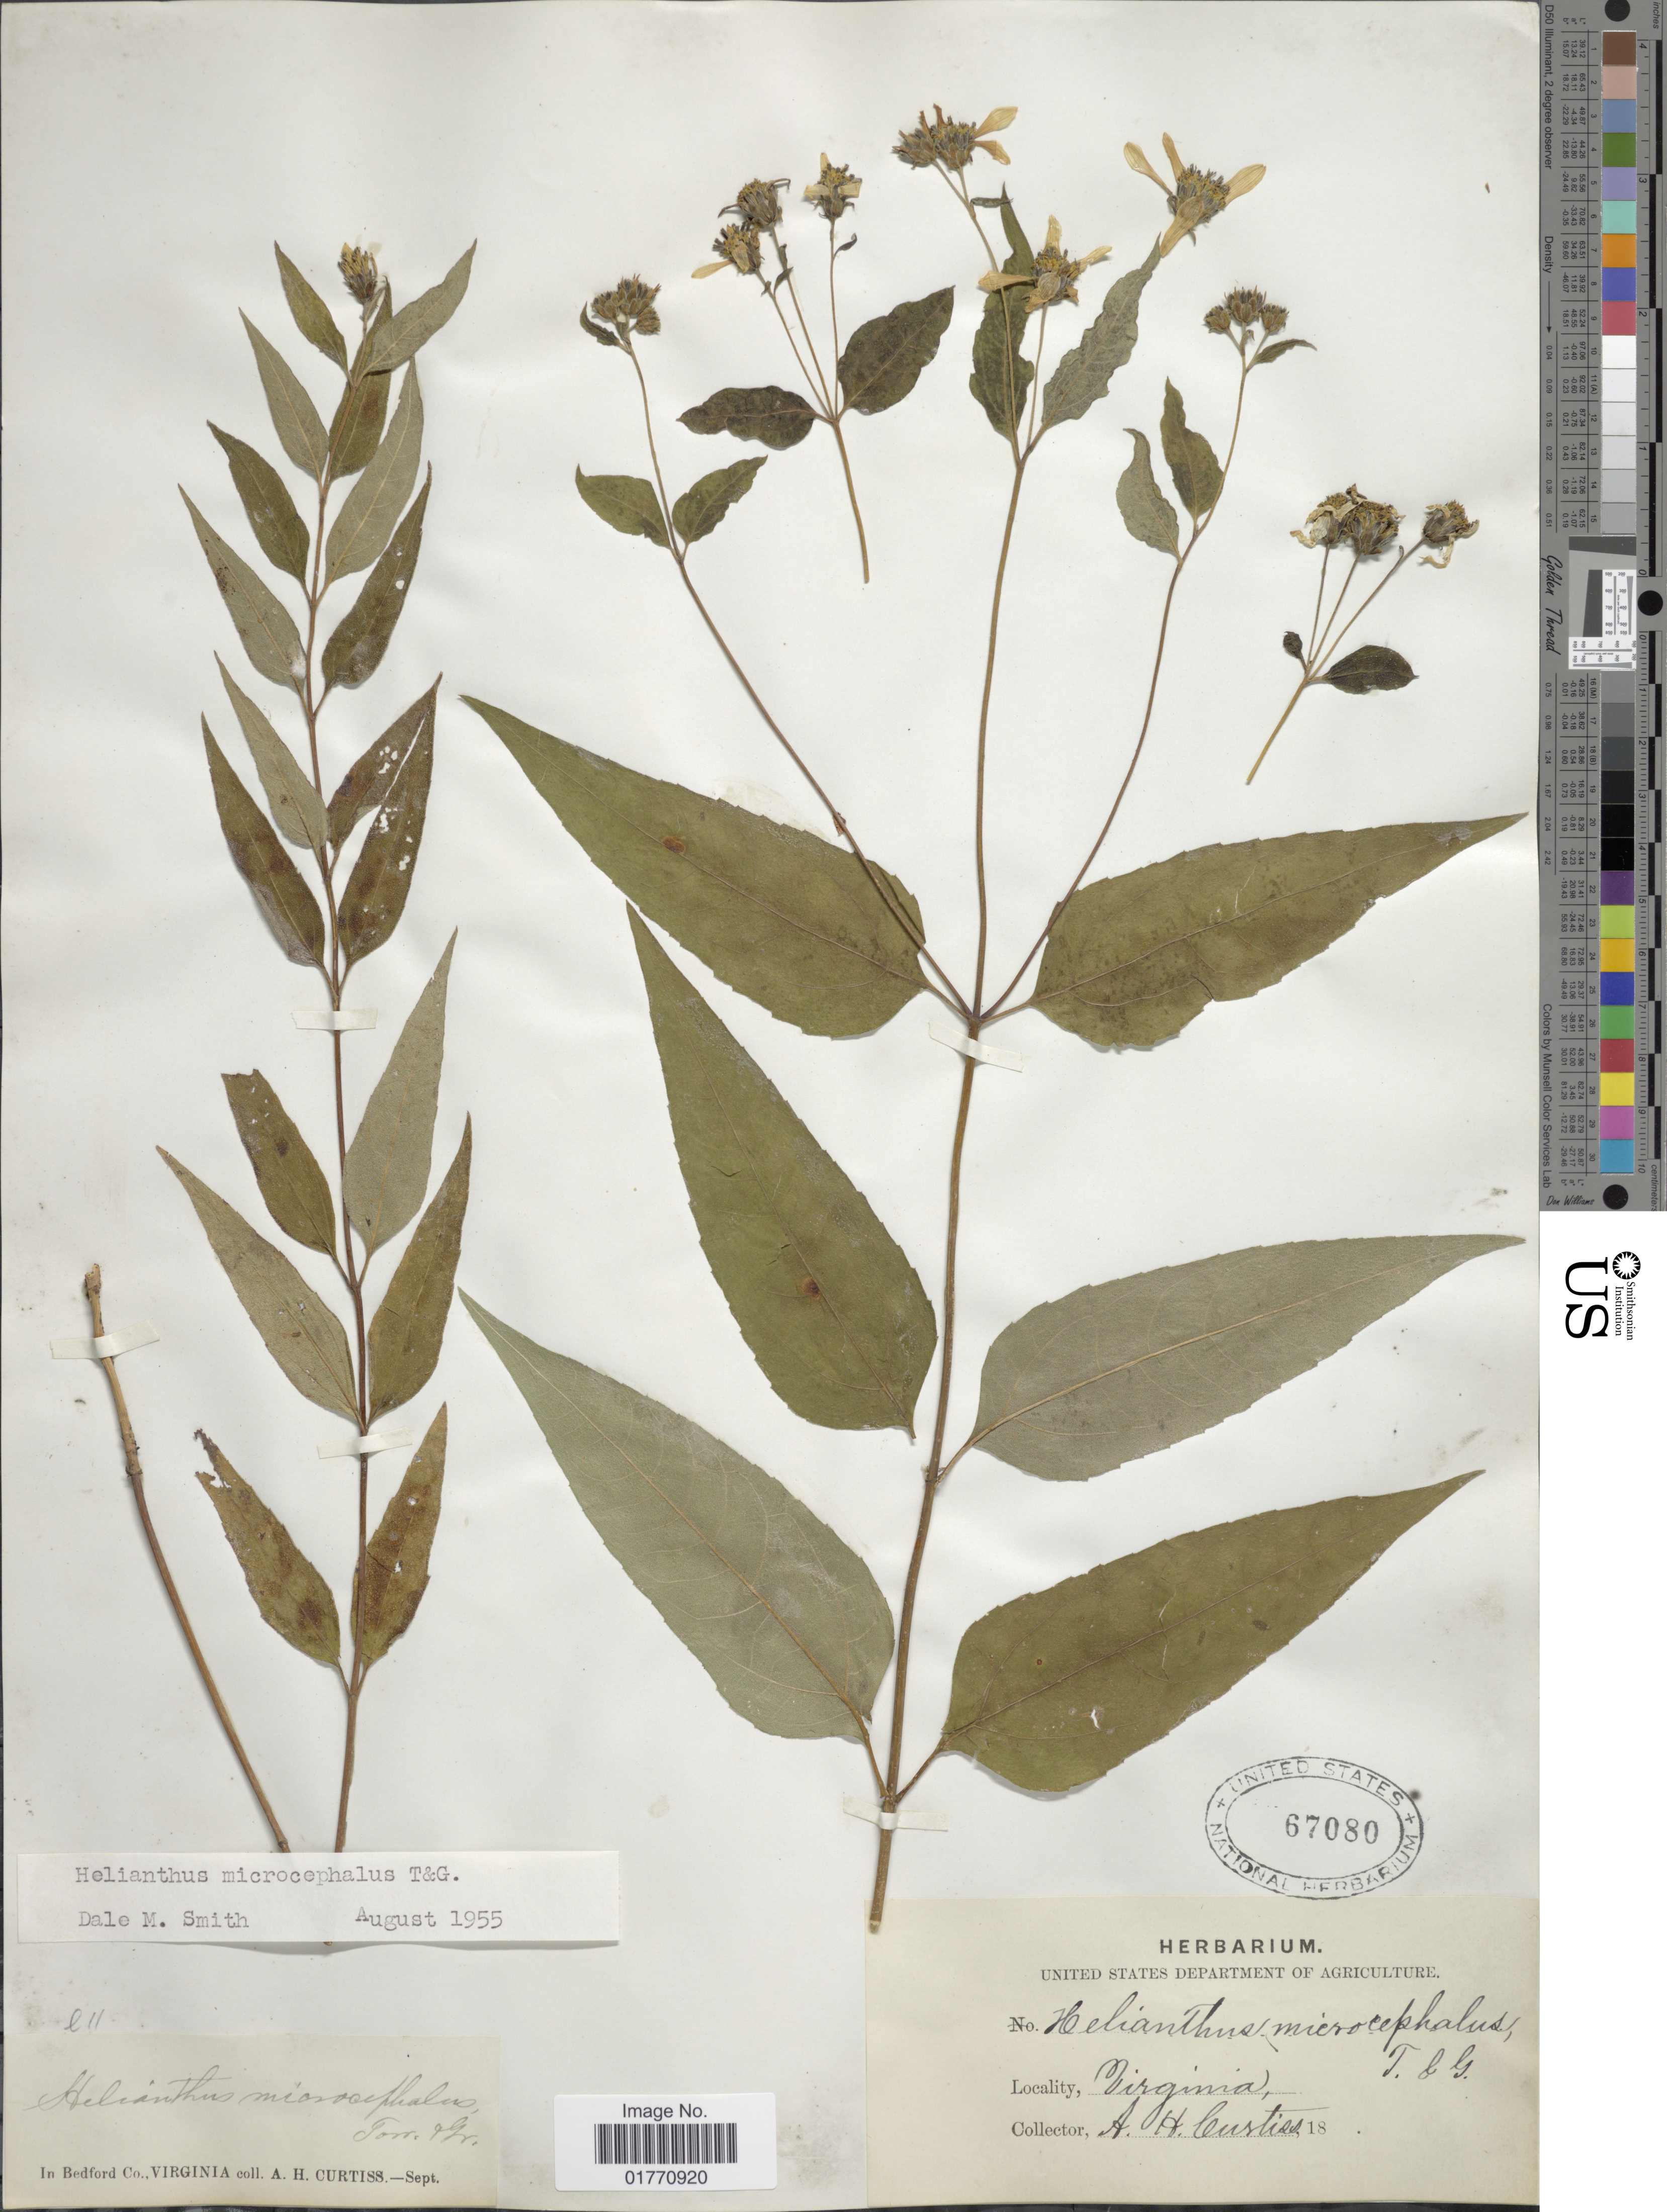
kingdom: Plantae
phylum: Tracheophyta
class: Magnoliopsida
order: Asterales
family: Asteraceae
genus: Helianthus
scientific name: Helianthus microcephalus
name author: Torr. & A. Gray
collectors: A. H. Curtiss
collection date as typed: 18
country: United States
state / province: Virginia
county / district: Bedford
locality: Bedford Co.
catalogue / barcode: US 67080